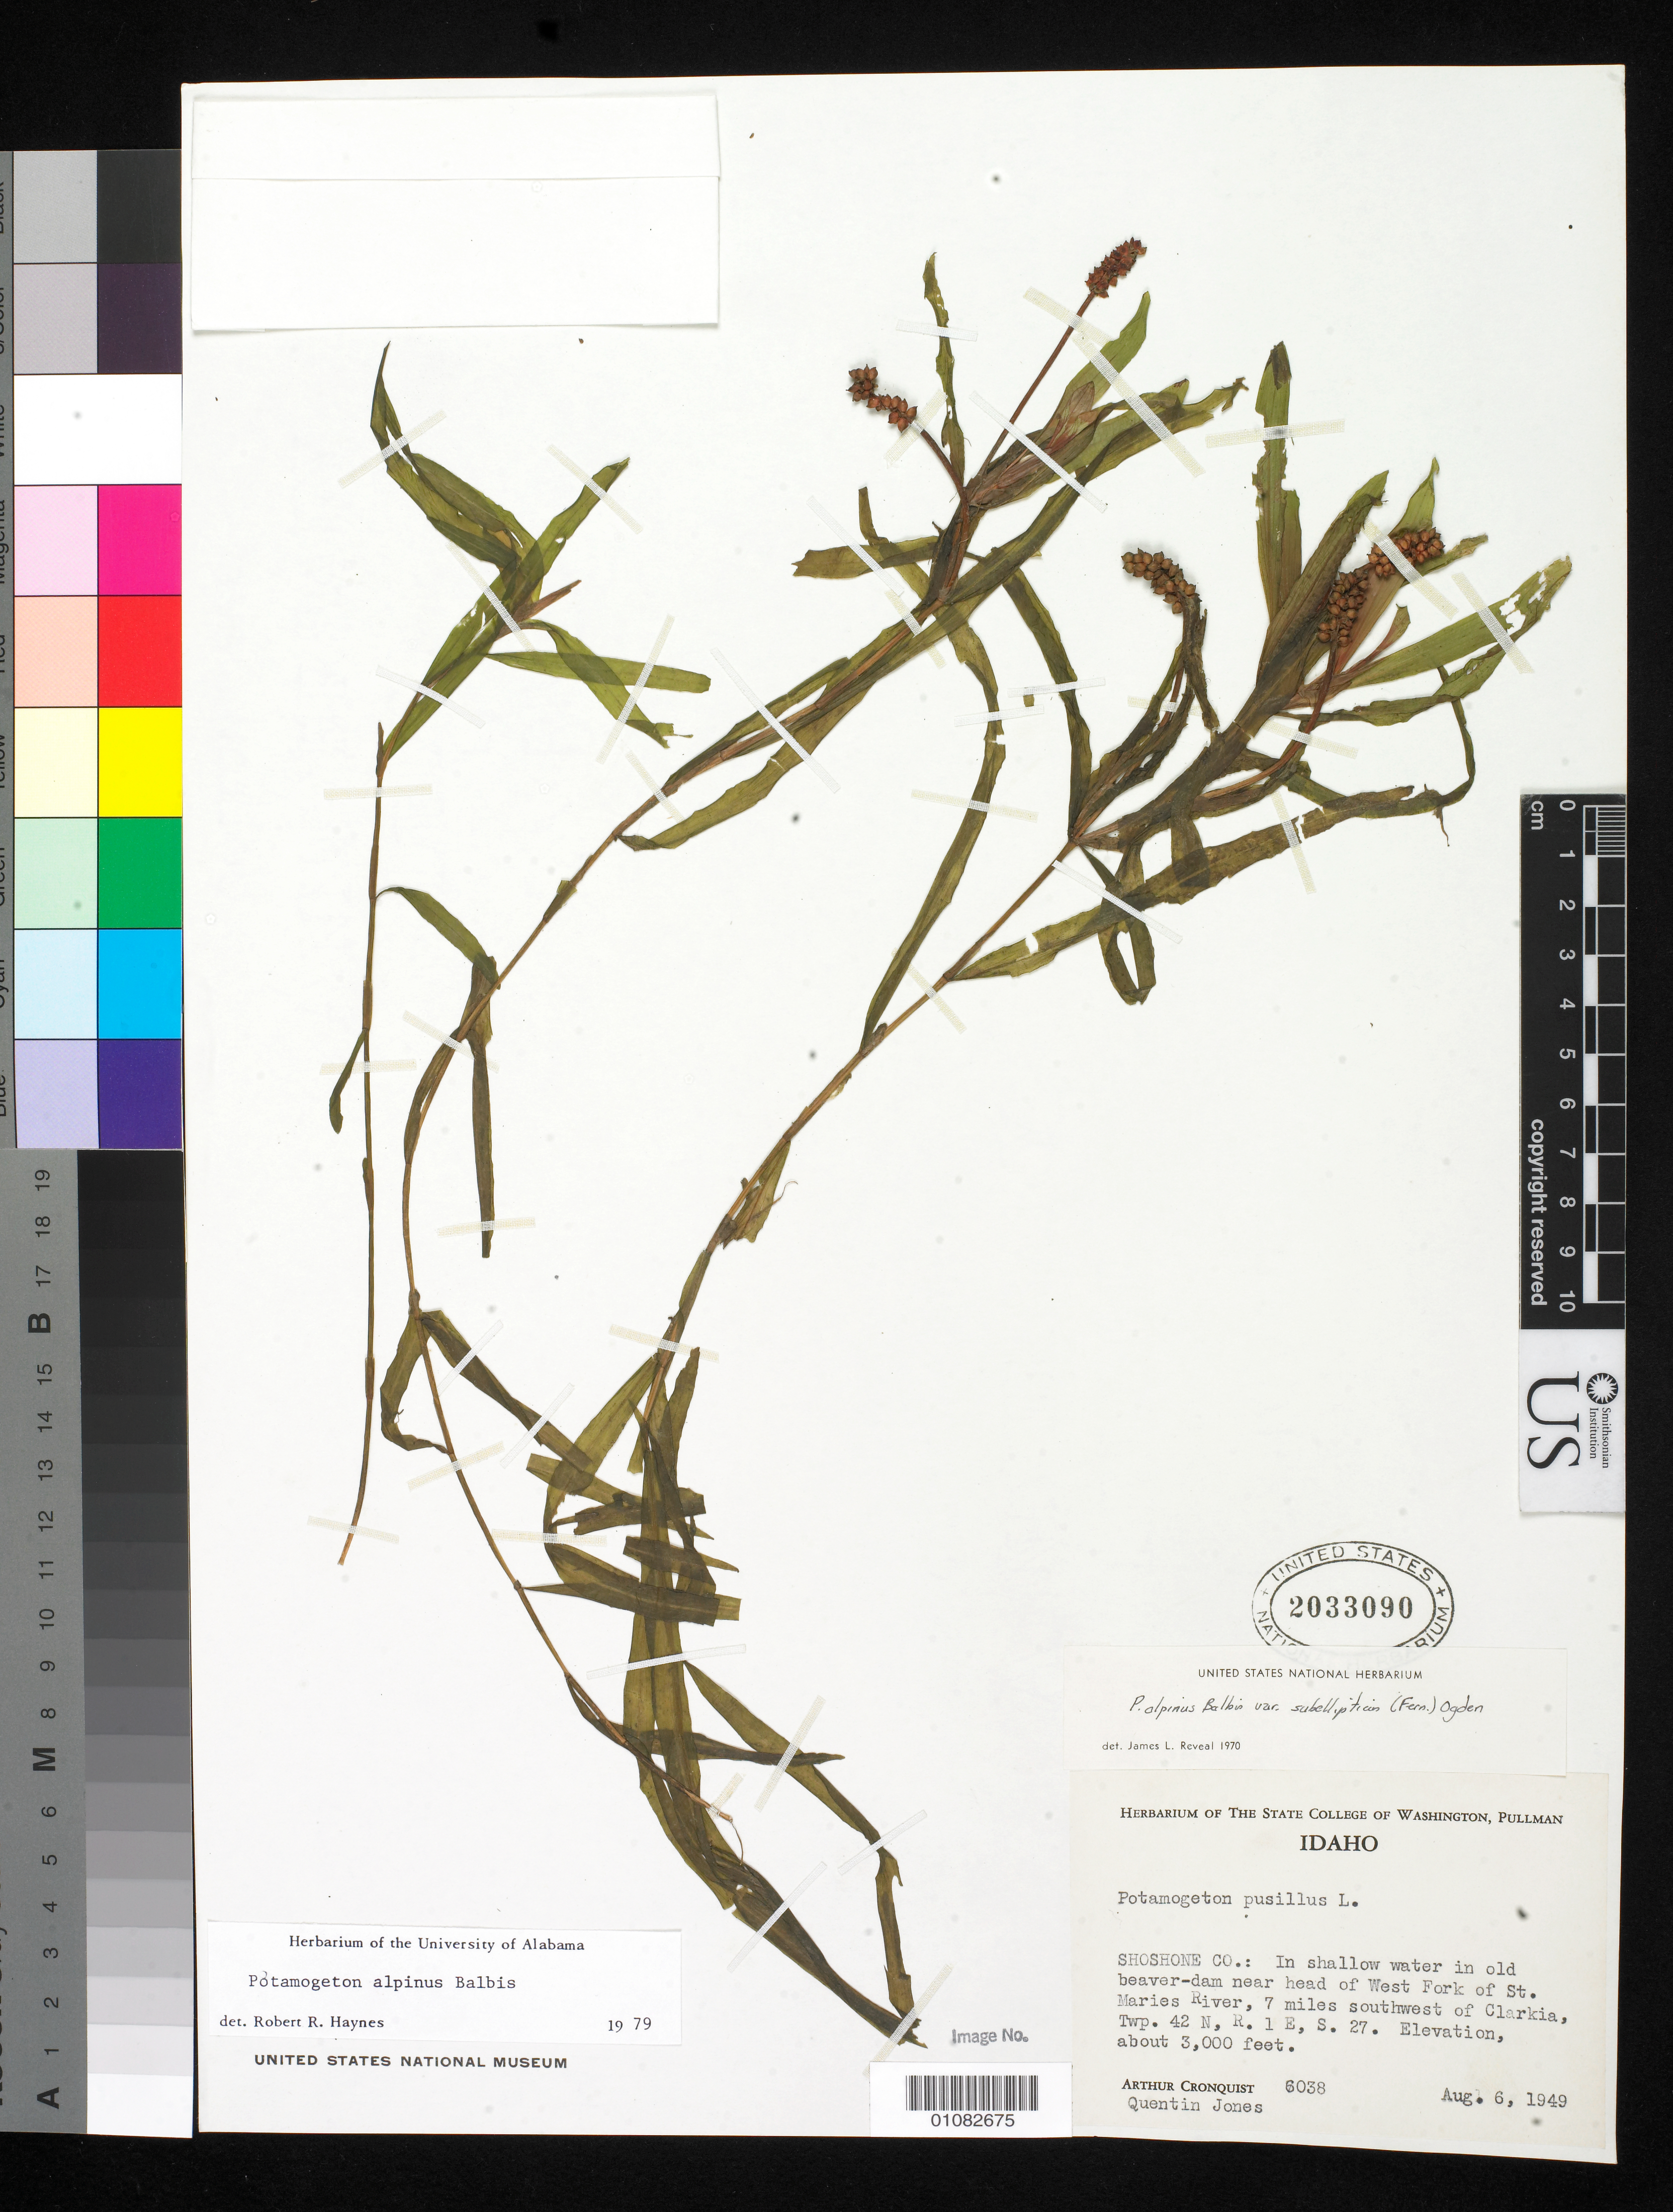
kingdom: Plantae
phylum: Tracheophyta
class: Liliopsida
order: Alismatales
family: Potamogetonaceae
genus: Potamogeton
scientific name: Potamogeton alpinus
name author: Balb.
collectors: A. J. Cronquist & Q. Jones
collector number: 6038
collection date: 1949-08-06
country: United States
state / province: Idaho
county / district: Shoshone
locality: near head of West Fork of St. Maries River, 7 mi. SW of Clarkia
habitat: In shallow water in old beaver- dam near head of river.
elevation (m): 914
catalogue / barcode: US 2033090